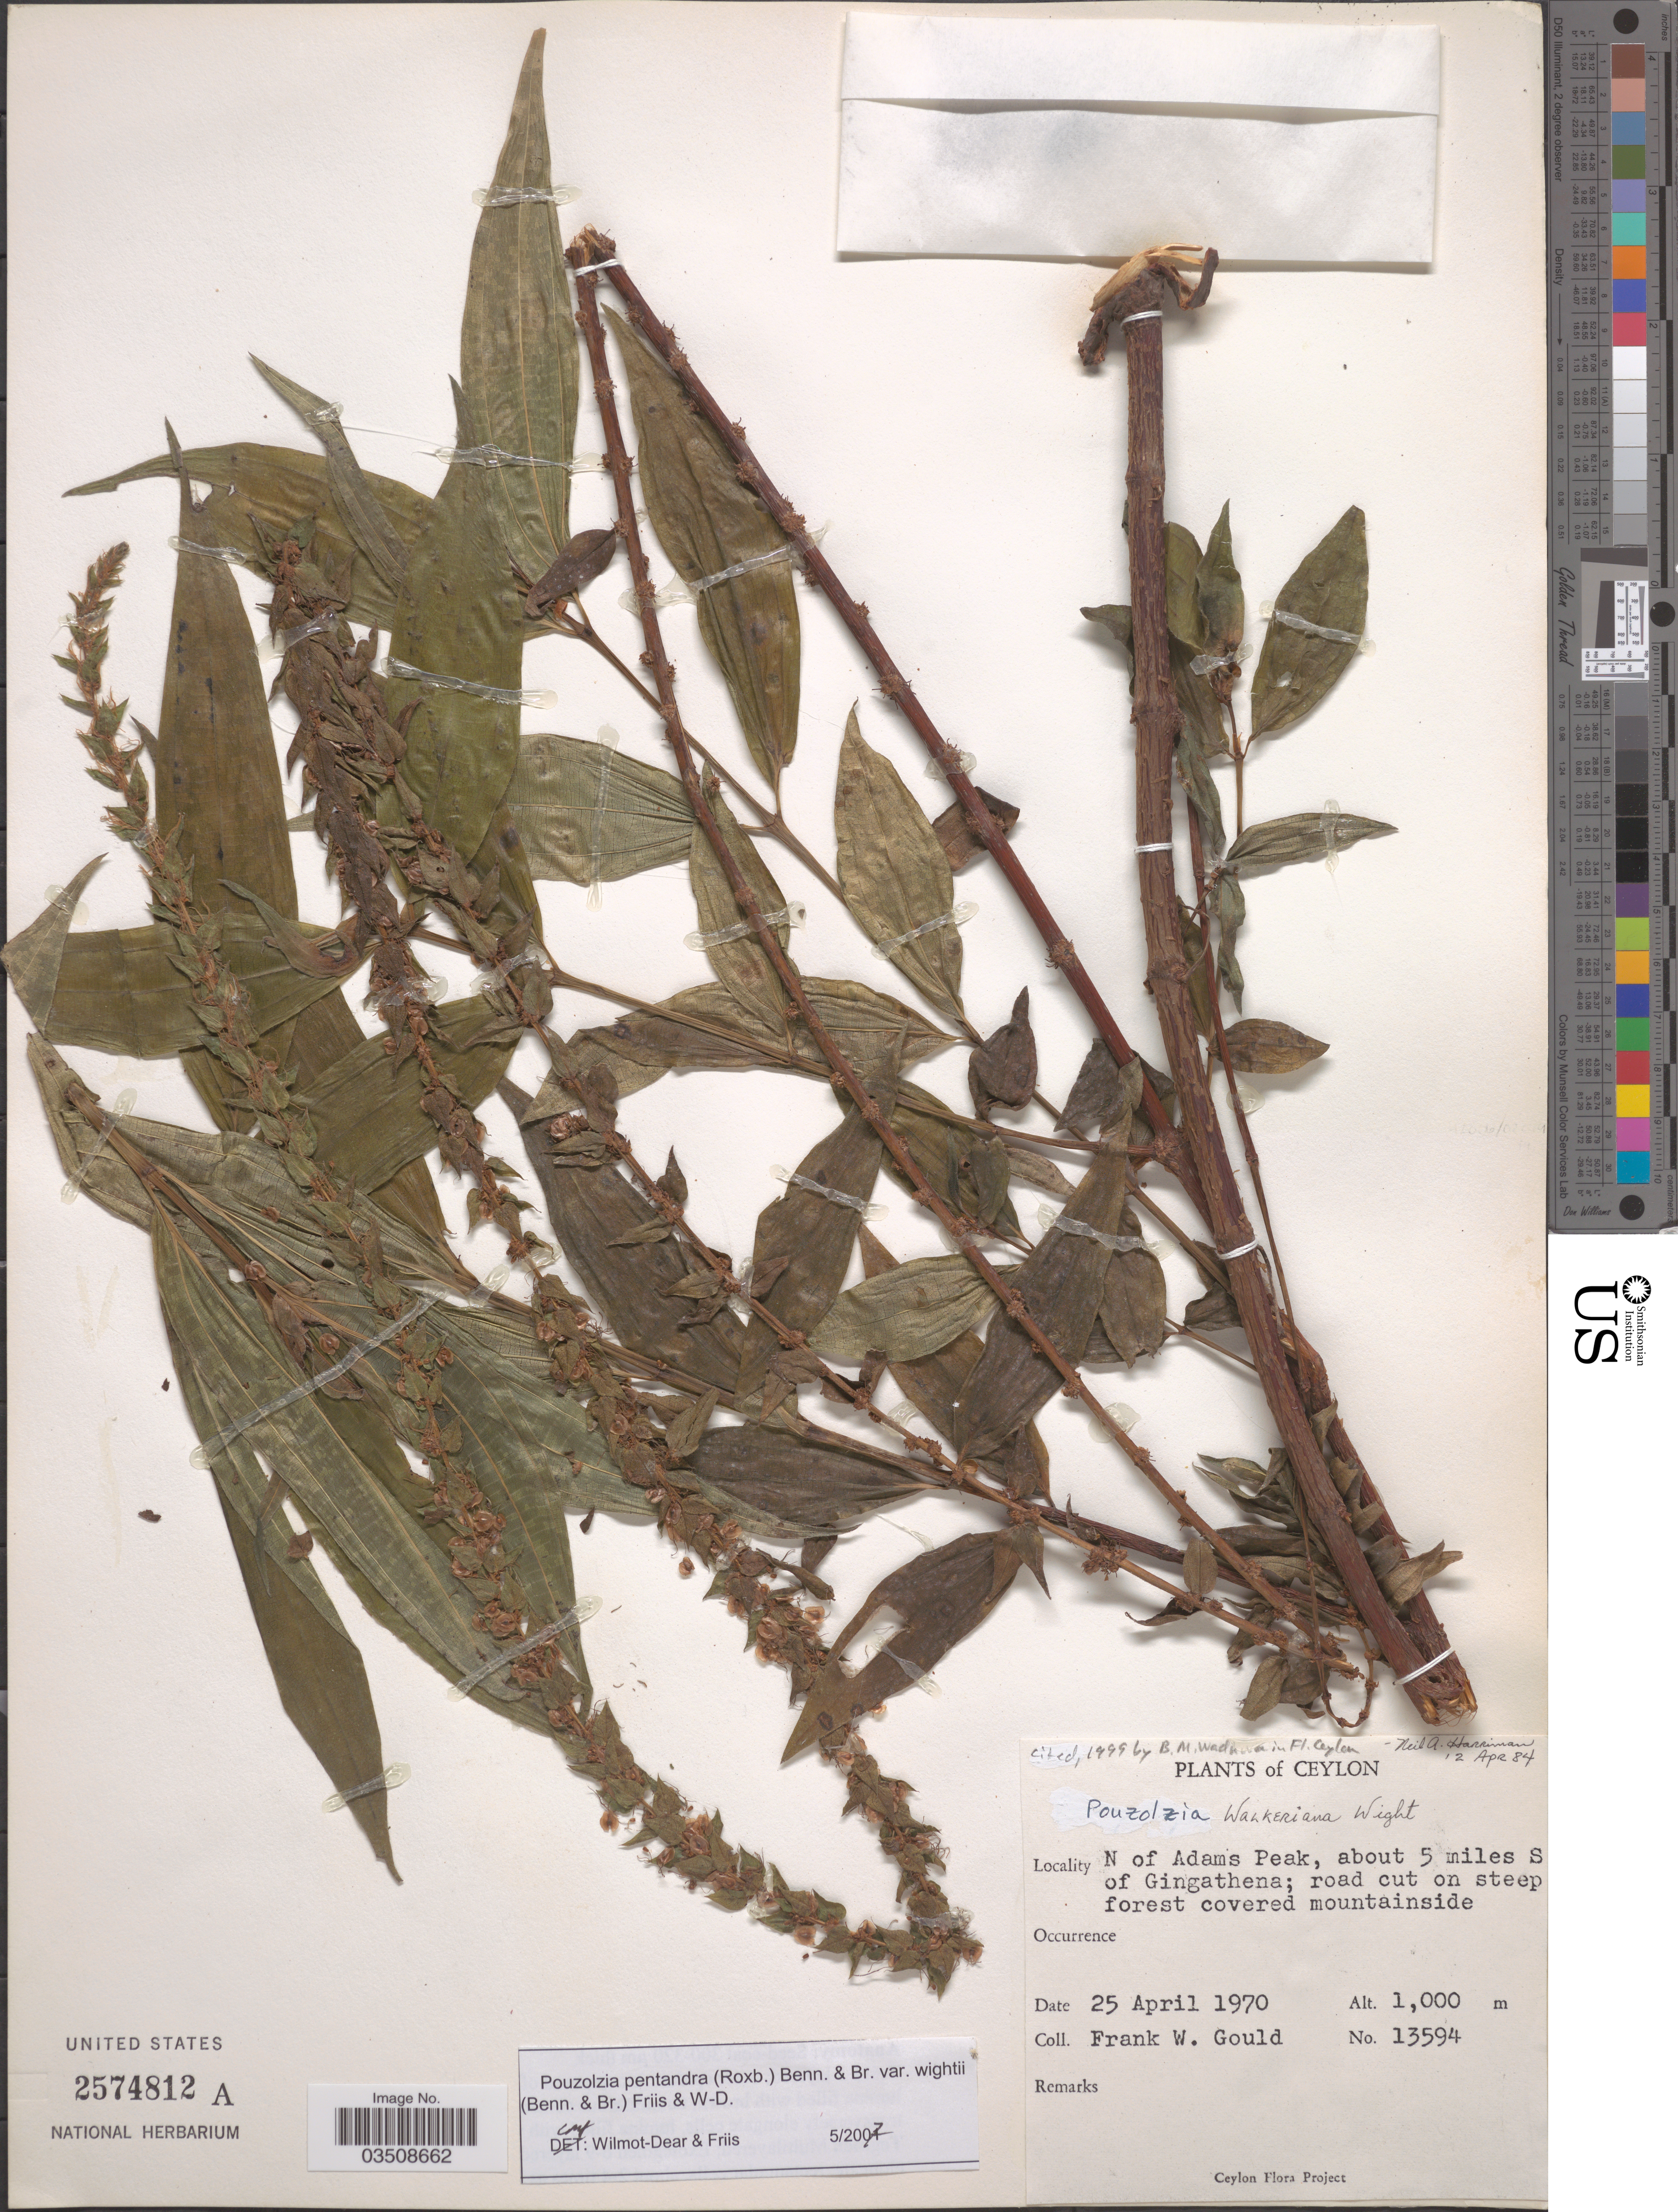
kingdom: Plantae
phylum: Tracheophyta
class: Magnoliopsida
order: Rosales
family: Urticaceae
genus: Gonostegia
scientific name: Gonostegia pentandra var. wightii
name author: (Benn.) Pull. & Karupp.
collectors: F. W. Gould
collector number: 13594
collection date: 1970-04-25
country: Sri Lanka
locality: Ceylon. N of Adams Peak, about 5 miles S of Gingathena; road cut on steep forest covered mountainside.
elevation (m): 1000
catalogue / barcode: US 2574812A